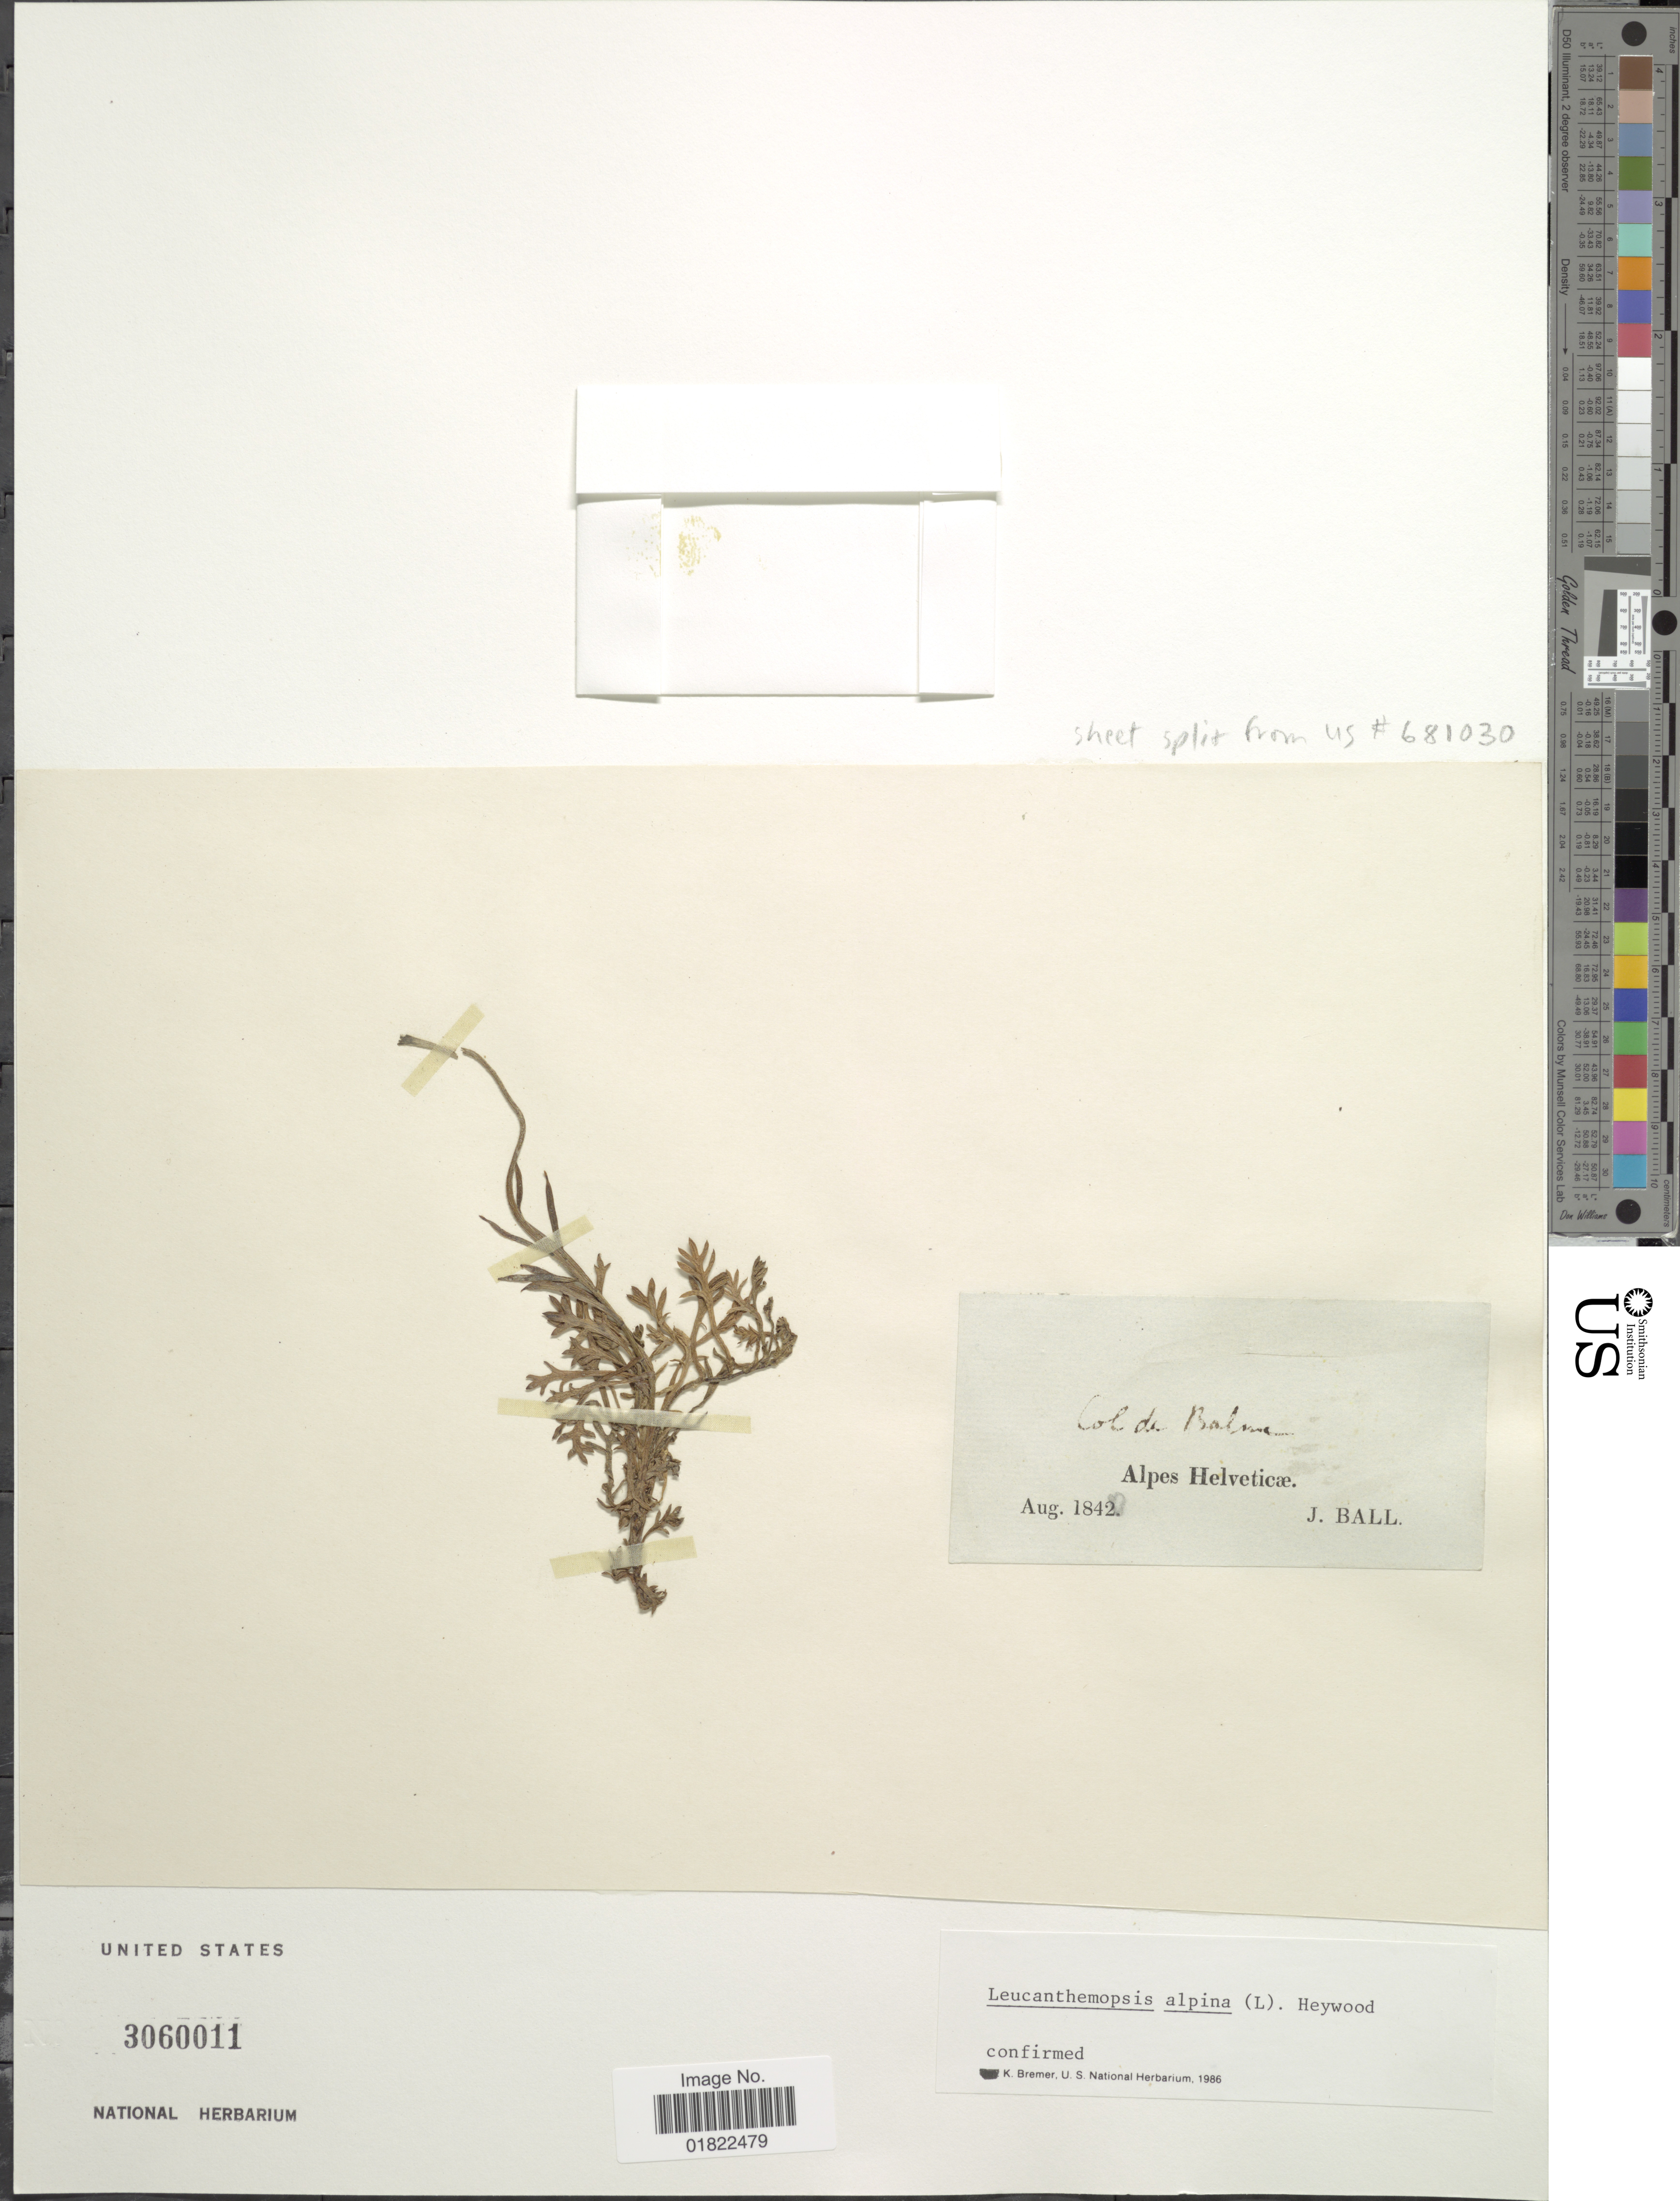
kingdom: Plantae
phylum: Tracheophyta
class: Magnoliopsida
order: Asterales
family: Asteraceae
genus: Leucanthemopsis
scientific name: Leucanthemopsis alpina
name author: (L.) Heywood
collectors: J. Ball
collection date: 1842-08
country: Switzerland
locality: Col de Balma, Alpes Helveticæ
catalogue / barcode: US 3060011